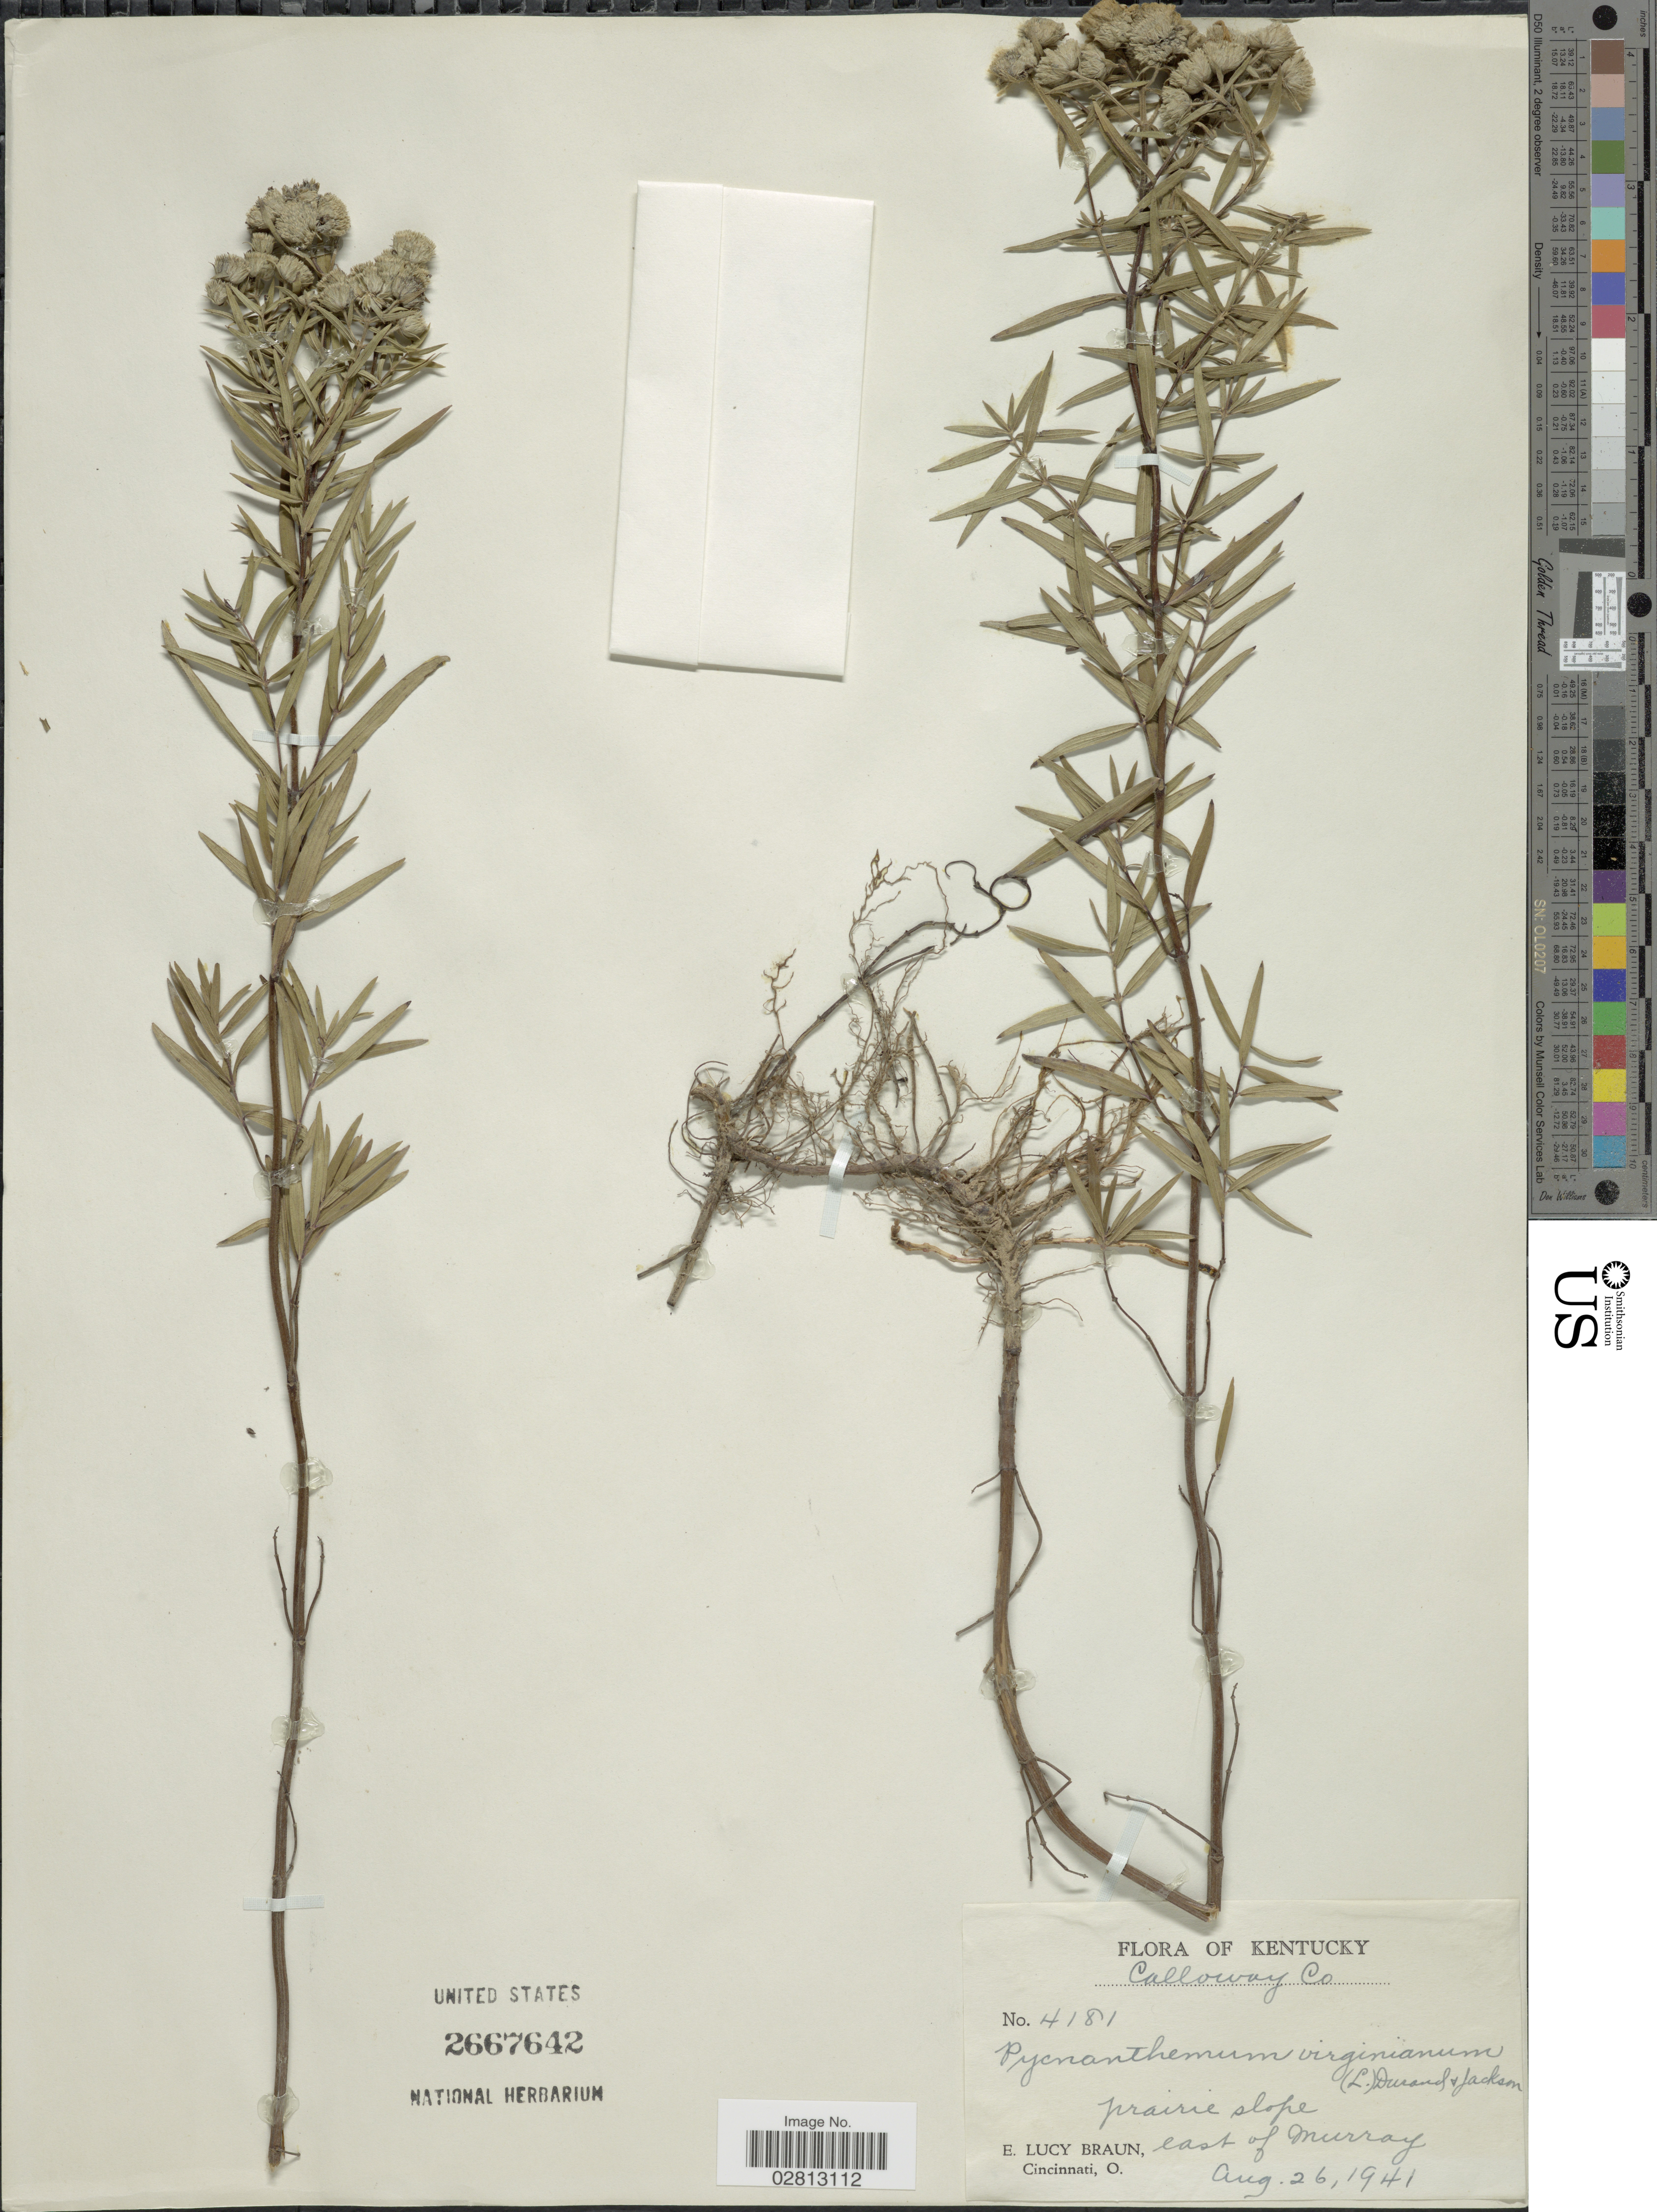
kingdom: Plantae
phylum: Tracheophyta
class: Magnoliopsida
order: Lamiales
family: Lamiaceae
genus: Pycnanthemum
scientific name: Pycnanthemum virginianum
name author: (L.) Durand & B.D. Jacks. ex B.L. Rob. & Fernald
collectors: E. L. Braun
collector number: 4181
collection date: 1941-08-26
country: United States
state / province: Kentucky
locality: Calloway Co., east of Murray.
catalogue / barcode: US 2667642